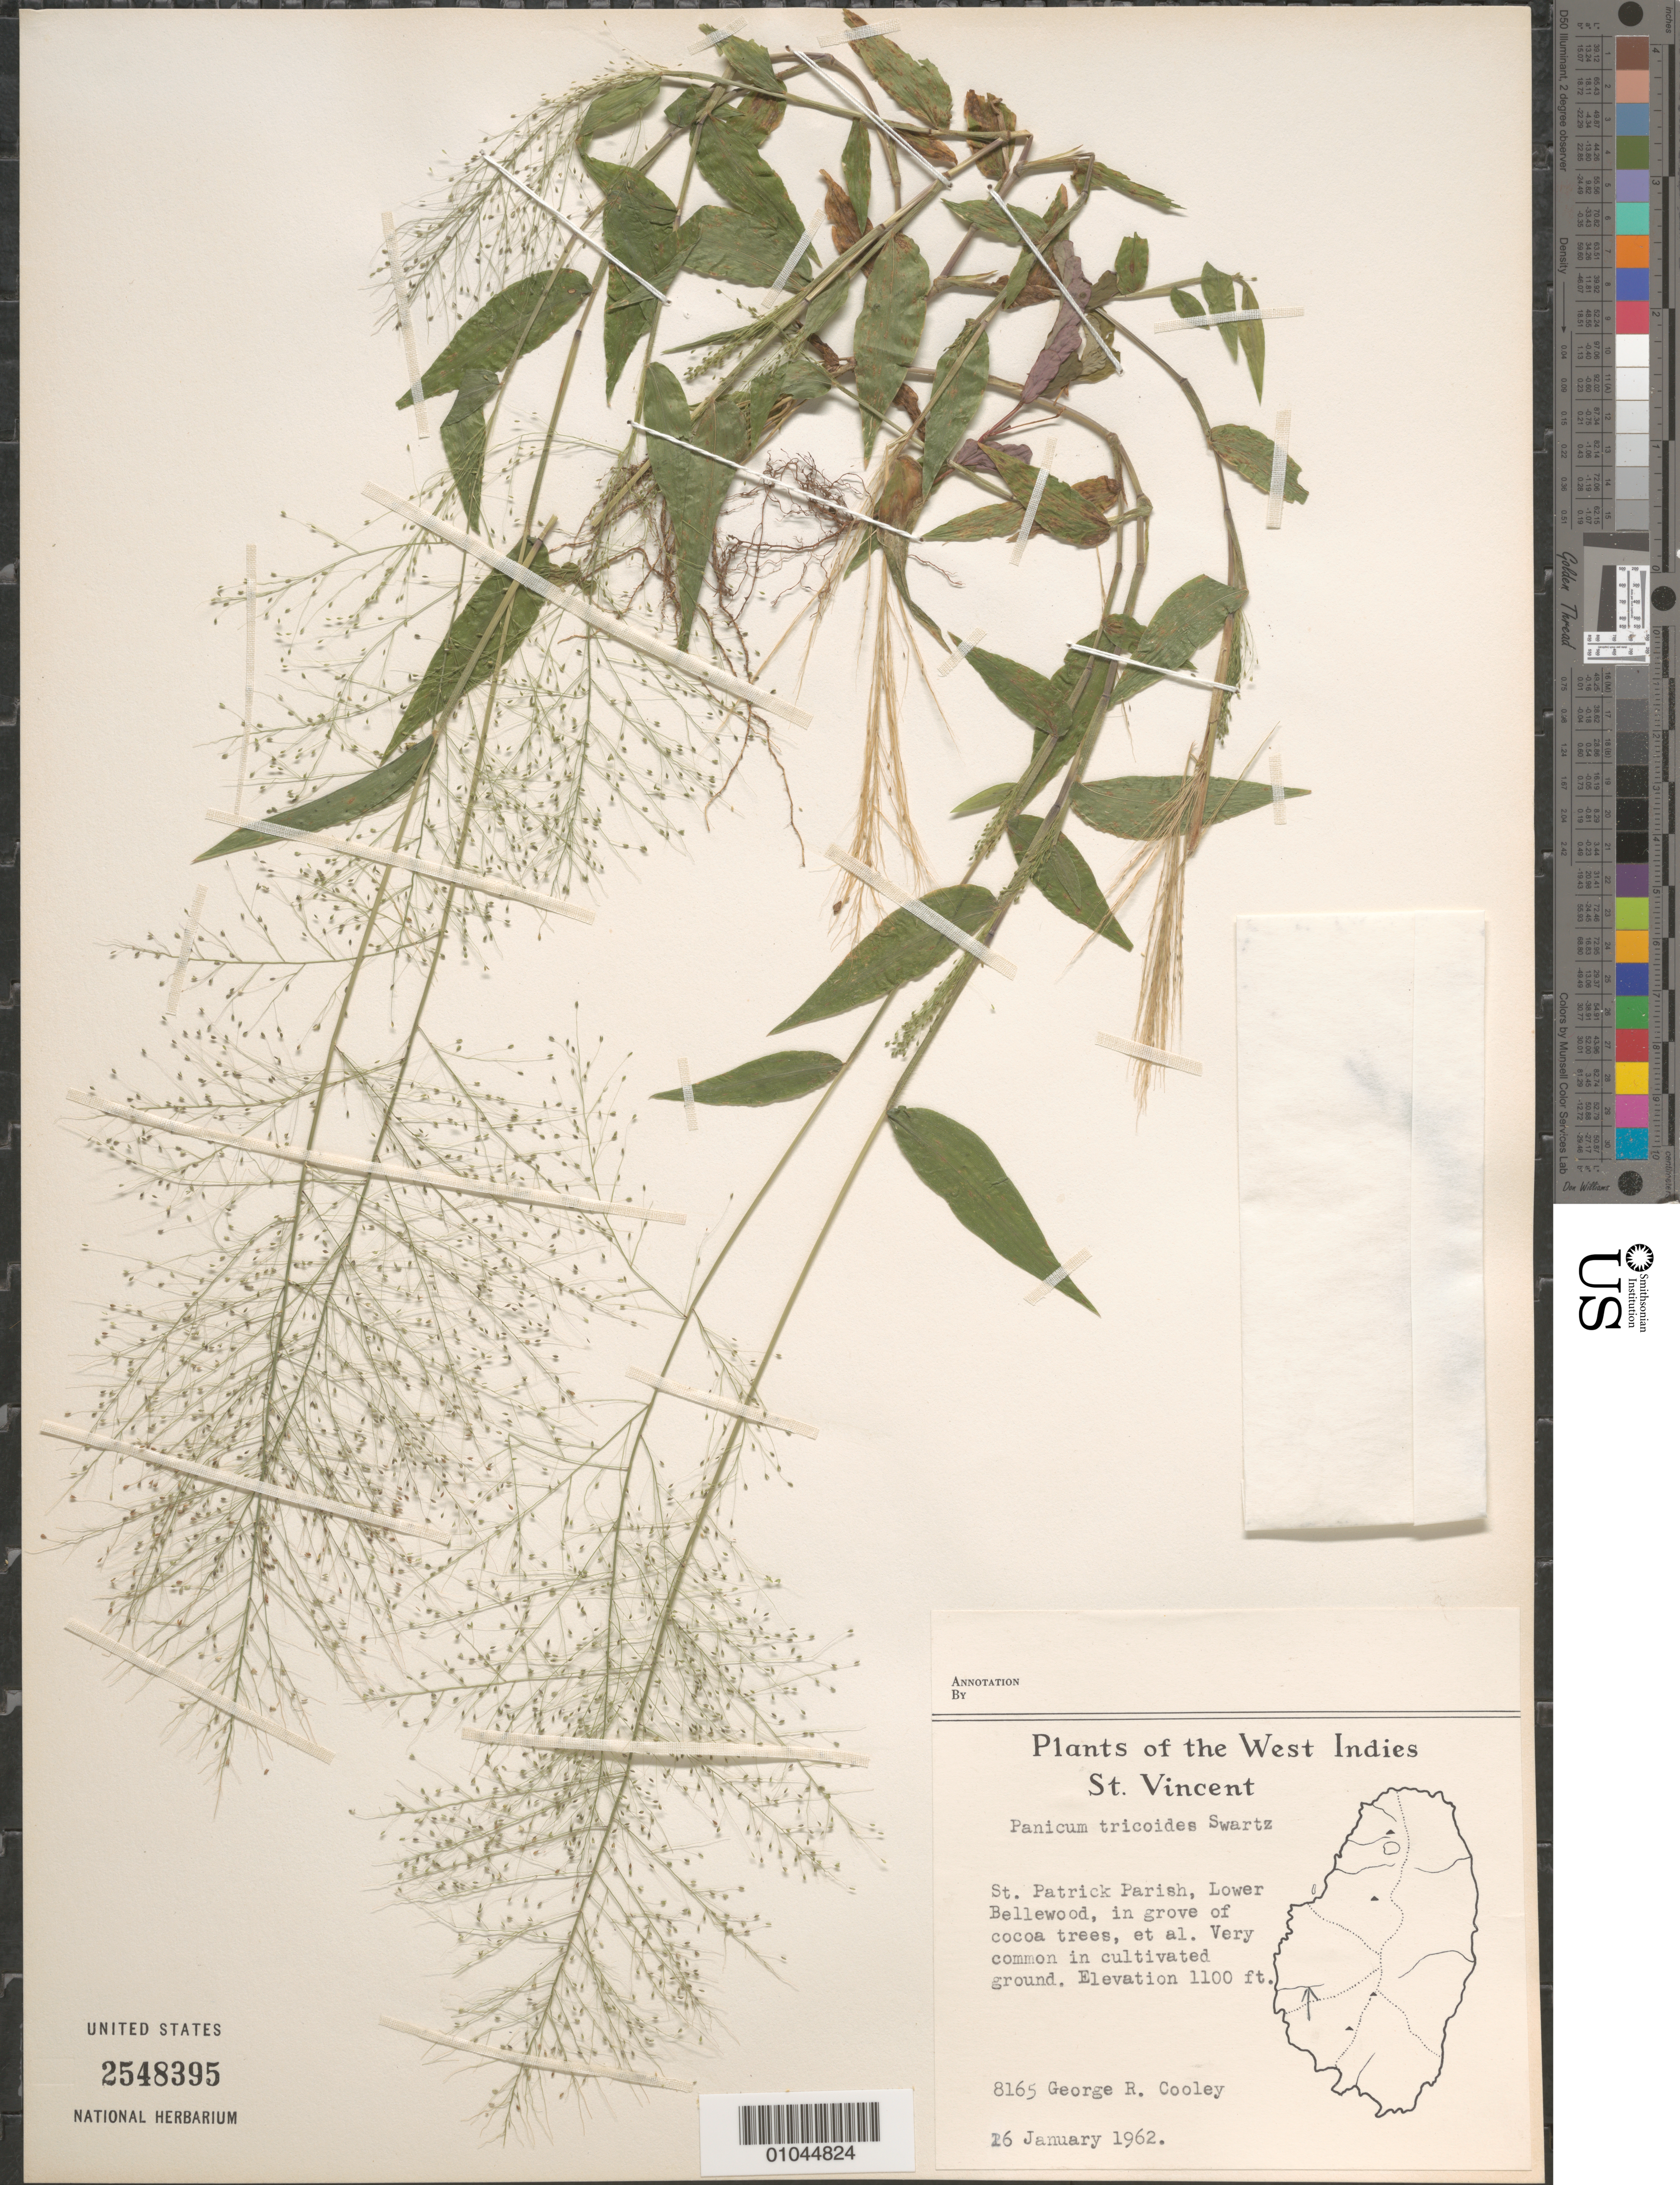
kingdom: Plantae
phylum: Tracheophyta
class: Liliopsida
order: Poales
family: Poaceae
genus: Panicum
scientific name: Panicum trichoides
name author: Sw.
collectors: G. R. Cooley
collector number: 8165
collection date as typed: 16 Jan 1962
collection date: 1962-01-16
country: St. Vincent - Grenadines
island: St. Vincent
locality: St. Patrick Parish, Lower Bellewood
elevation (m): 335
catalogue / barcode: US 2548395